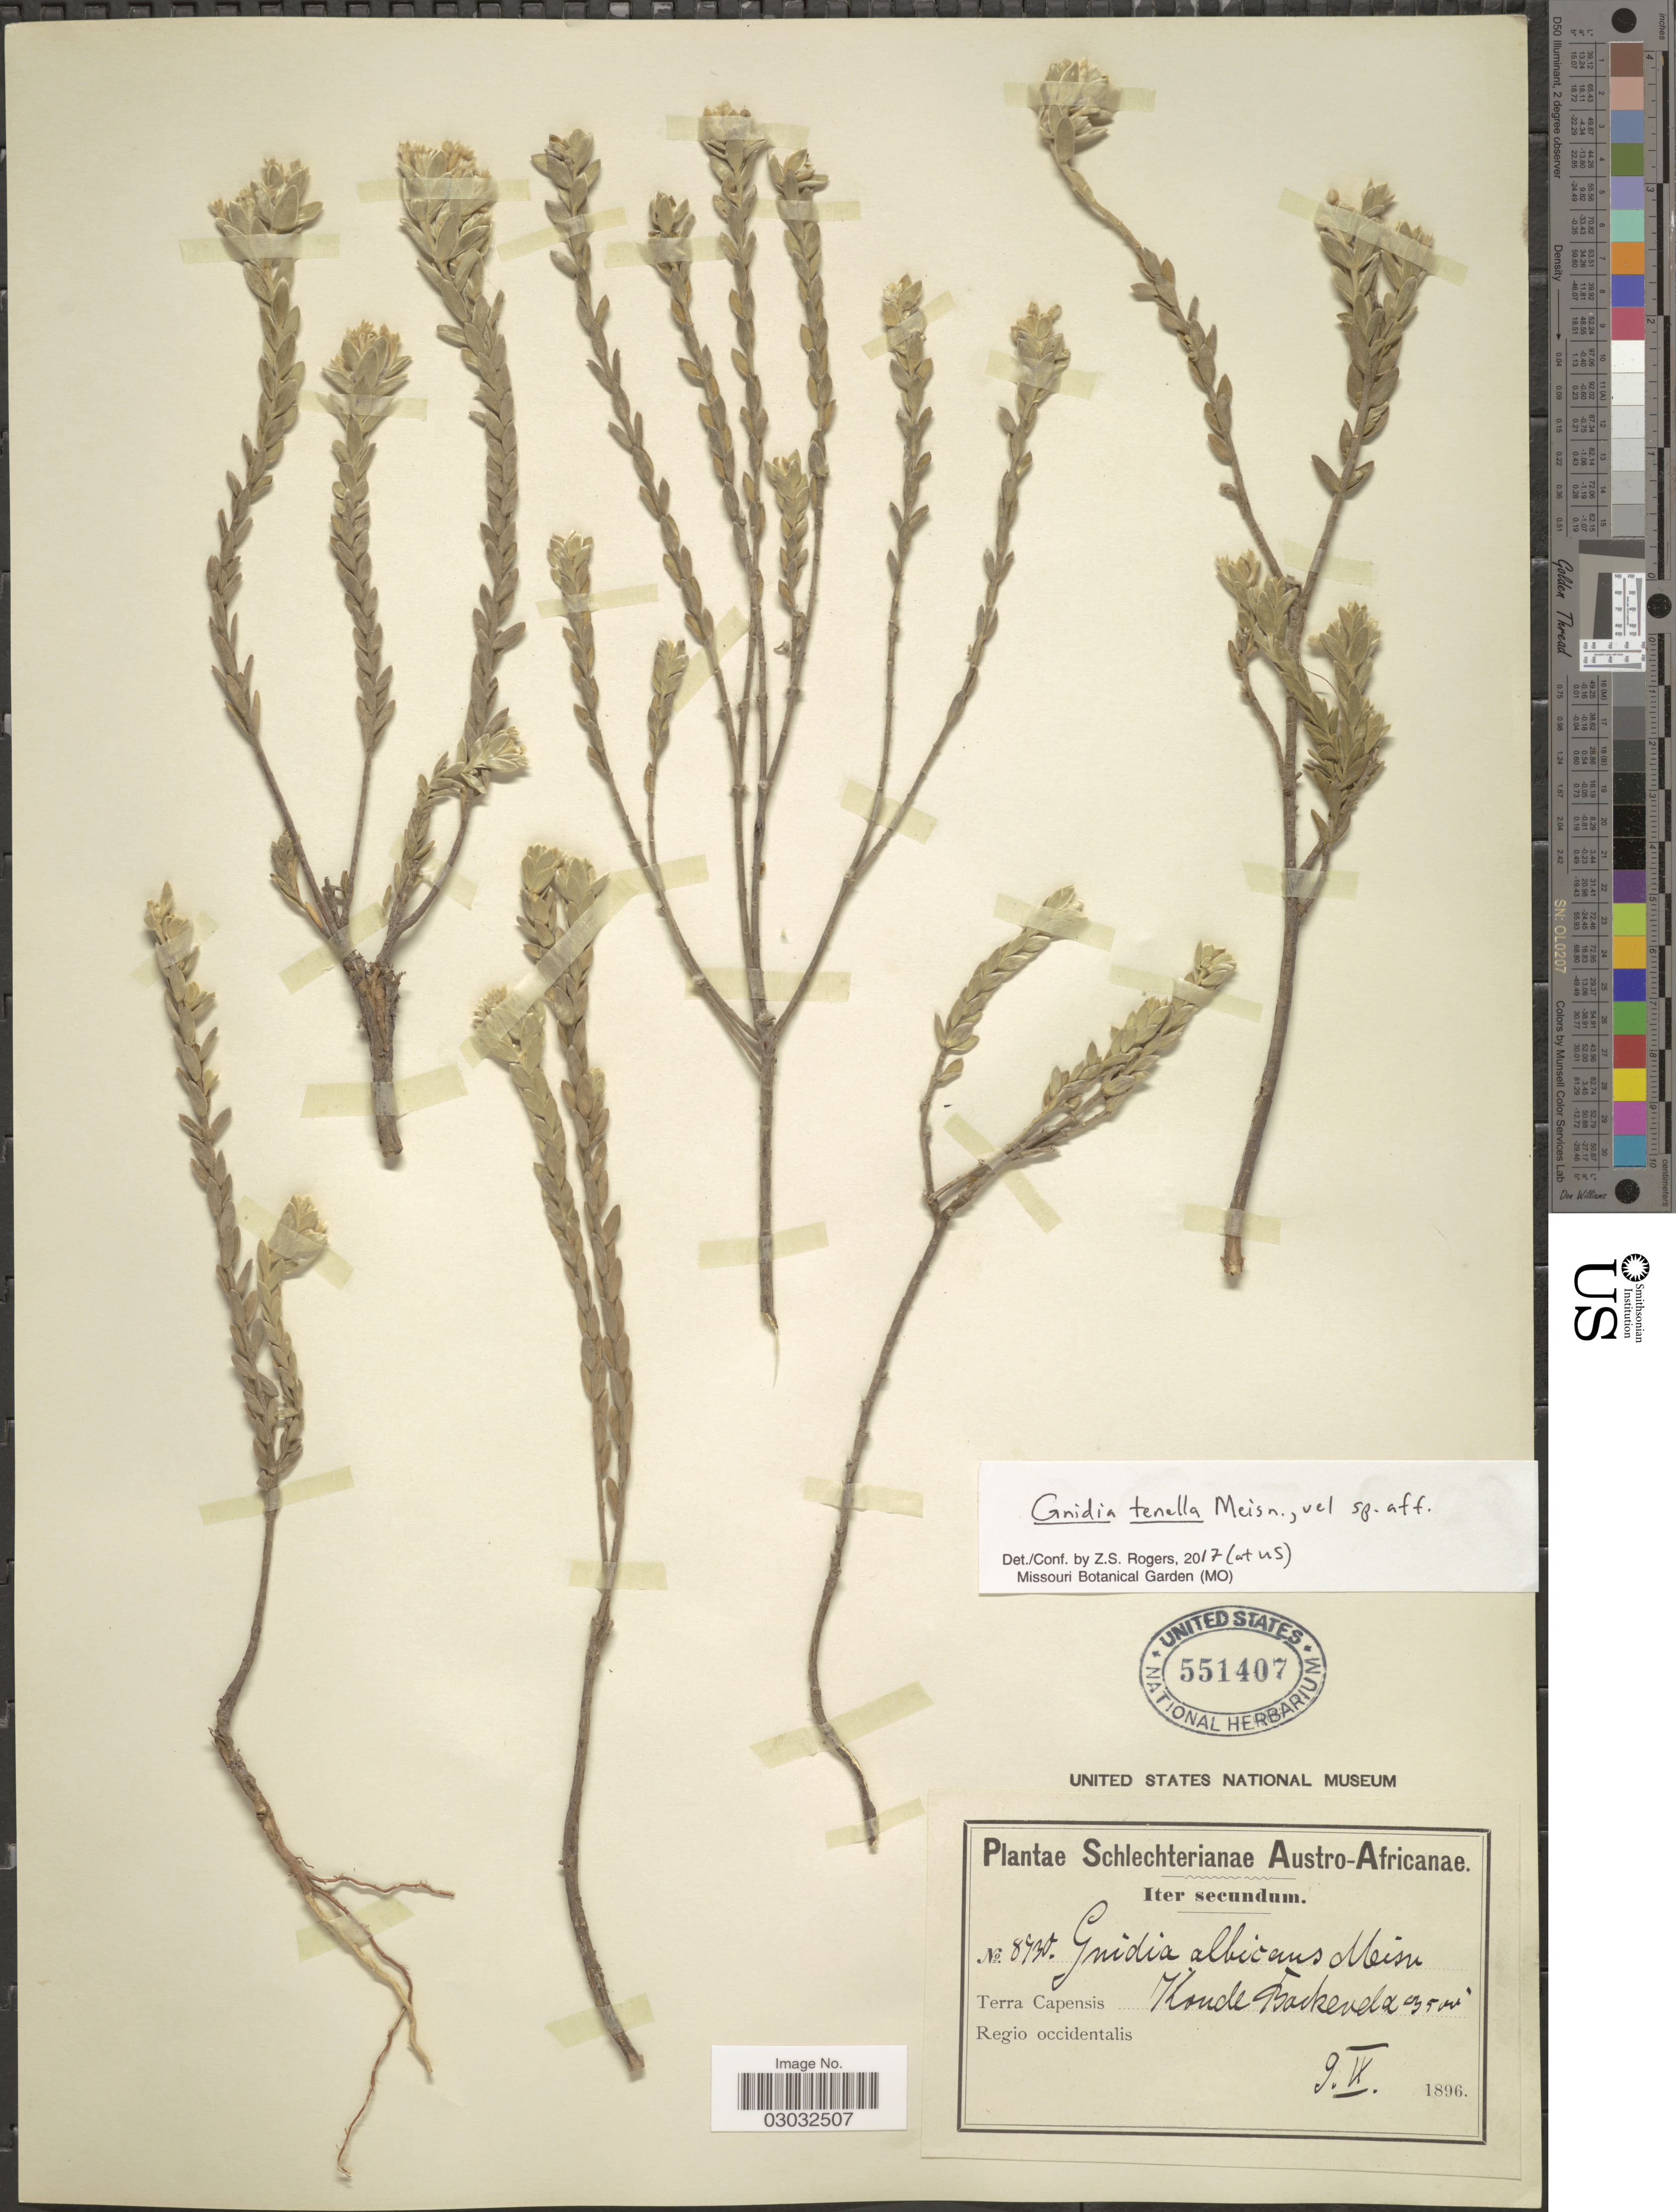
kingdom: Plantae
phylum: Tracheophyta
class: Magnoliopsida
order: Malvales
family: Thymelaeaceae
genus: Gnidia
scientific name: Gnidia tenella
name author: Meisner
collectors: Schlechter, --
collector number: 8730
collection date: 1896-09-09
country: South Africa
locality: Austro-Africanae. Terra Capensis Koude Backeveld. Regio occidentalis.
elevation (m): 1067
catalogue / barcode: US 551407